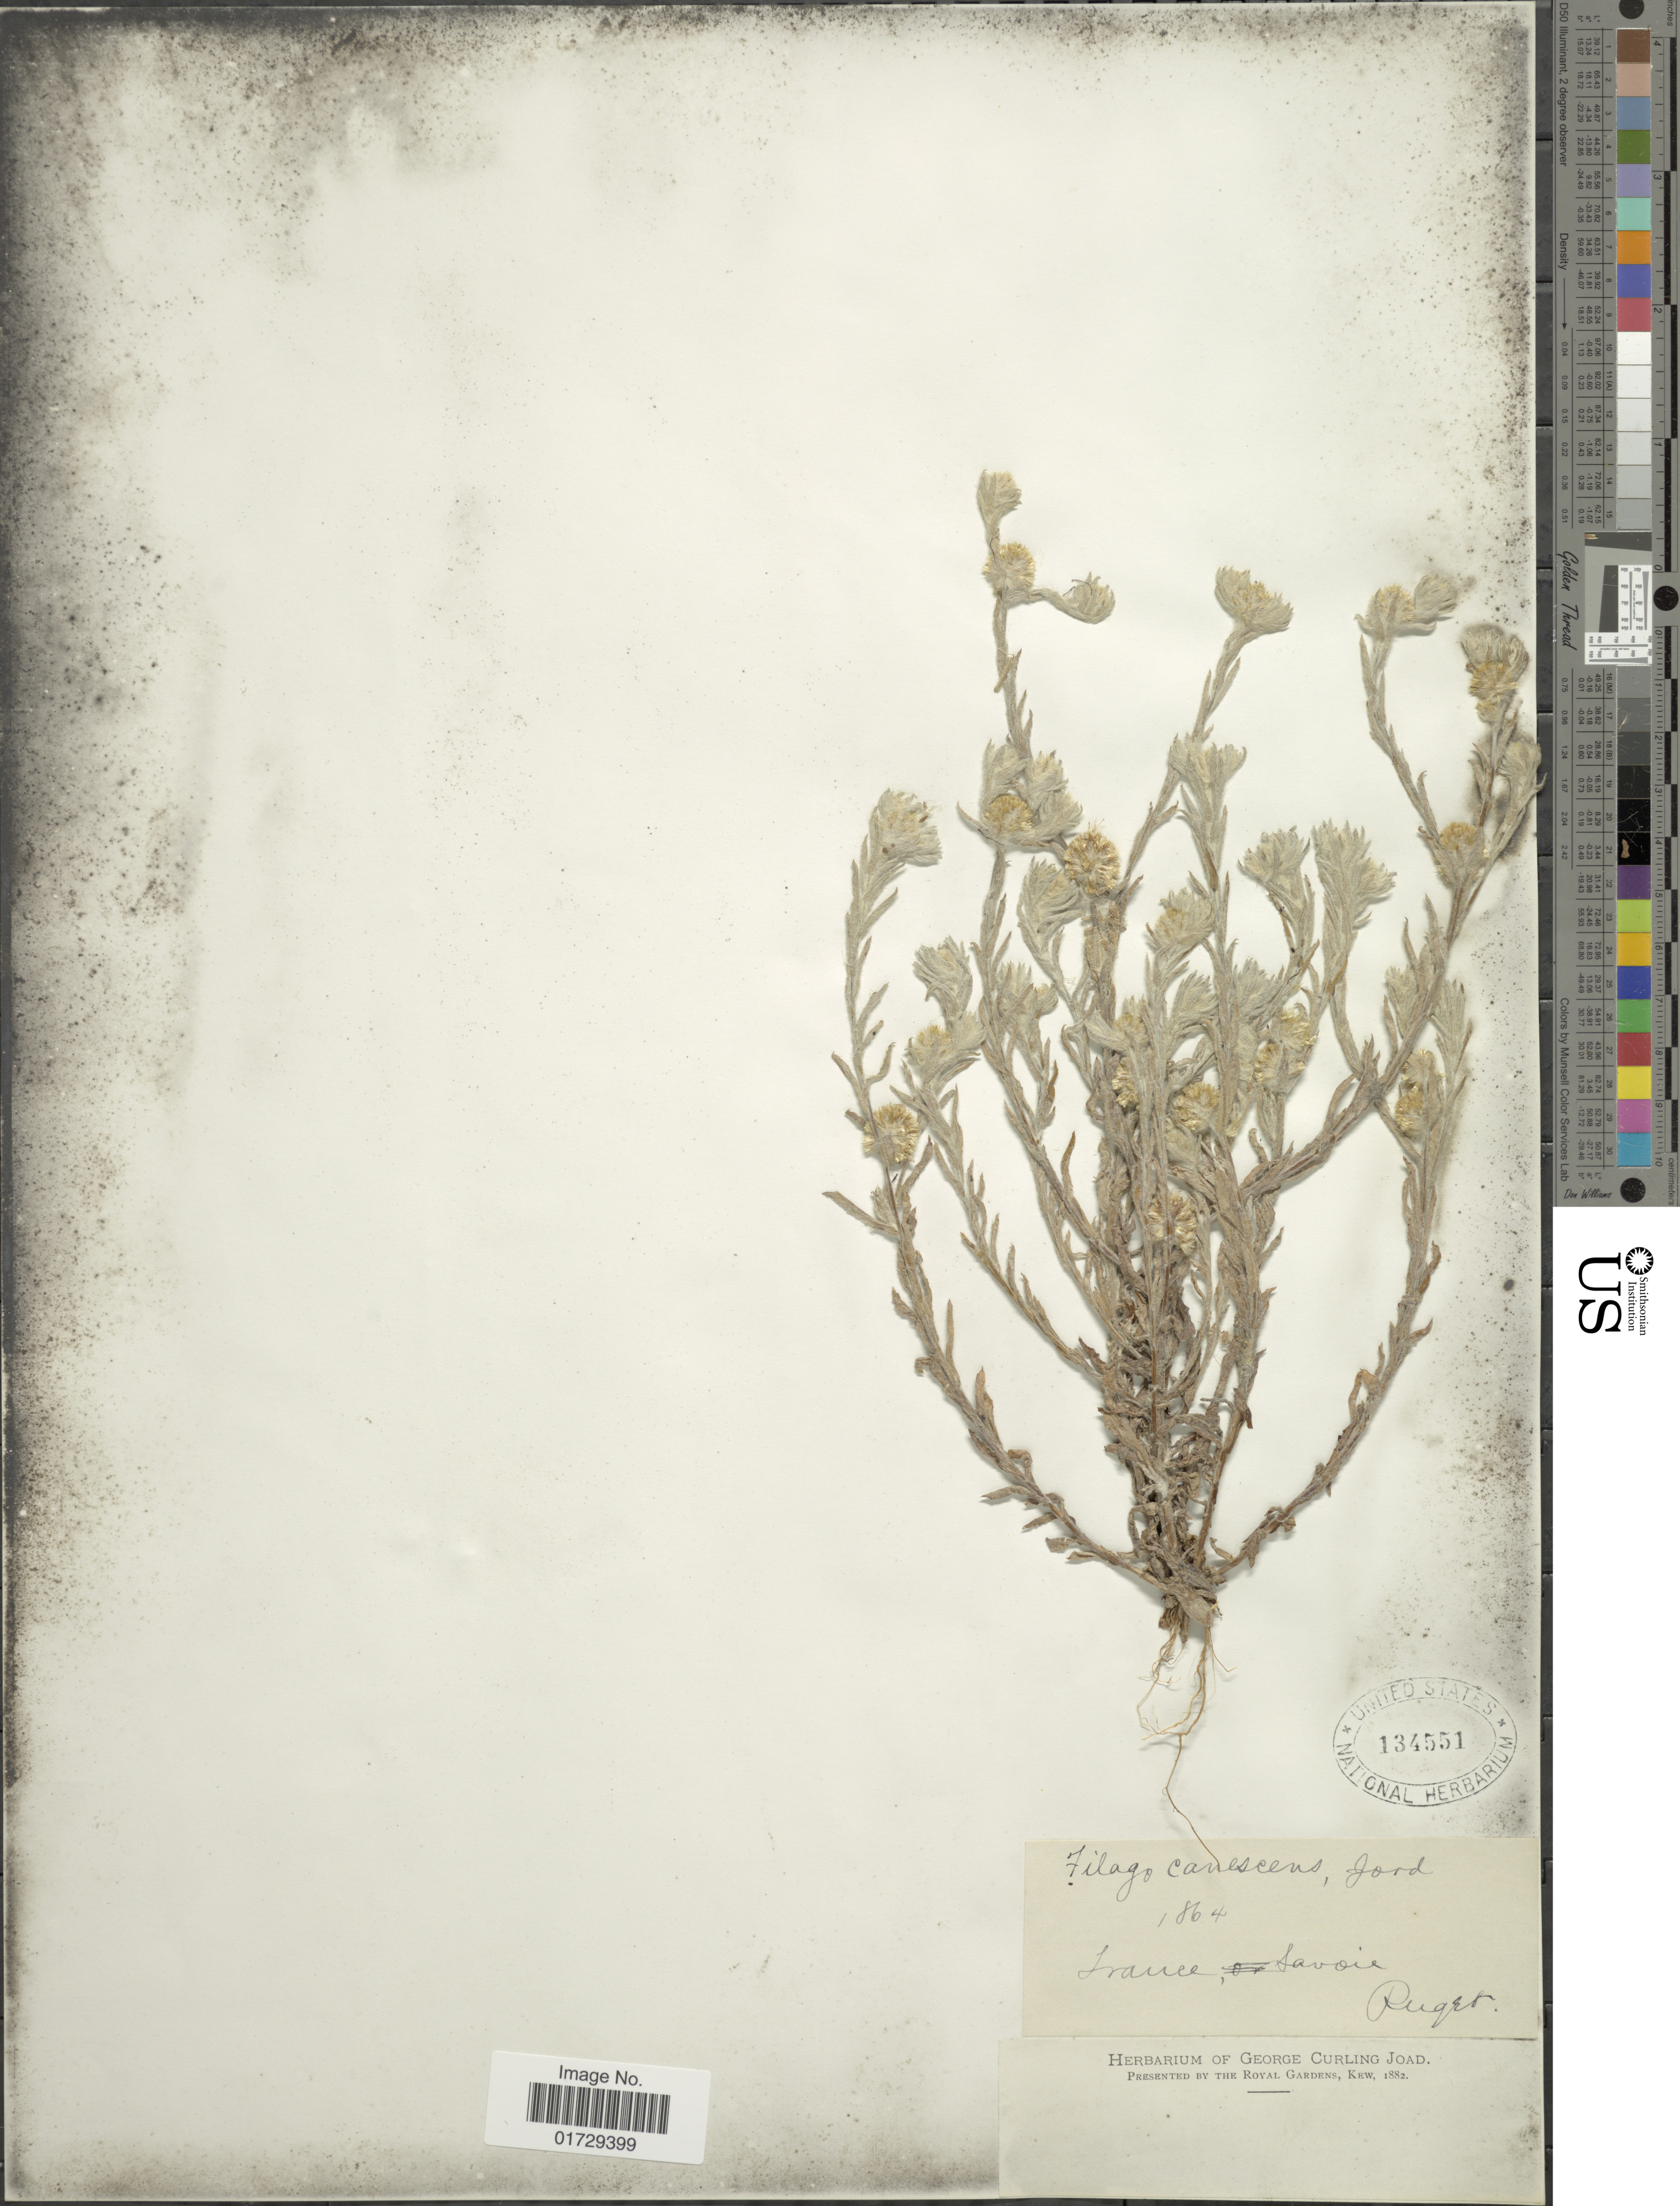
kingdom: Plantae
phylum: Tracheophyta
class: Magnoliopsida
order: Asterales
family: Asteraceae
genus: Filago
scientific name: Filago canescens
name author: G.E. Sm. ex Bab.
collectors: -. Puget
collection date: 1864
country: France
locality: Savoie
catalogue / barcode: US 134551